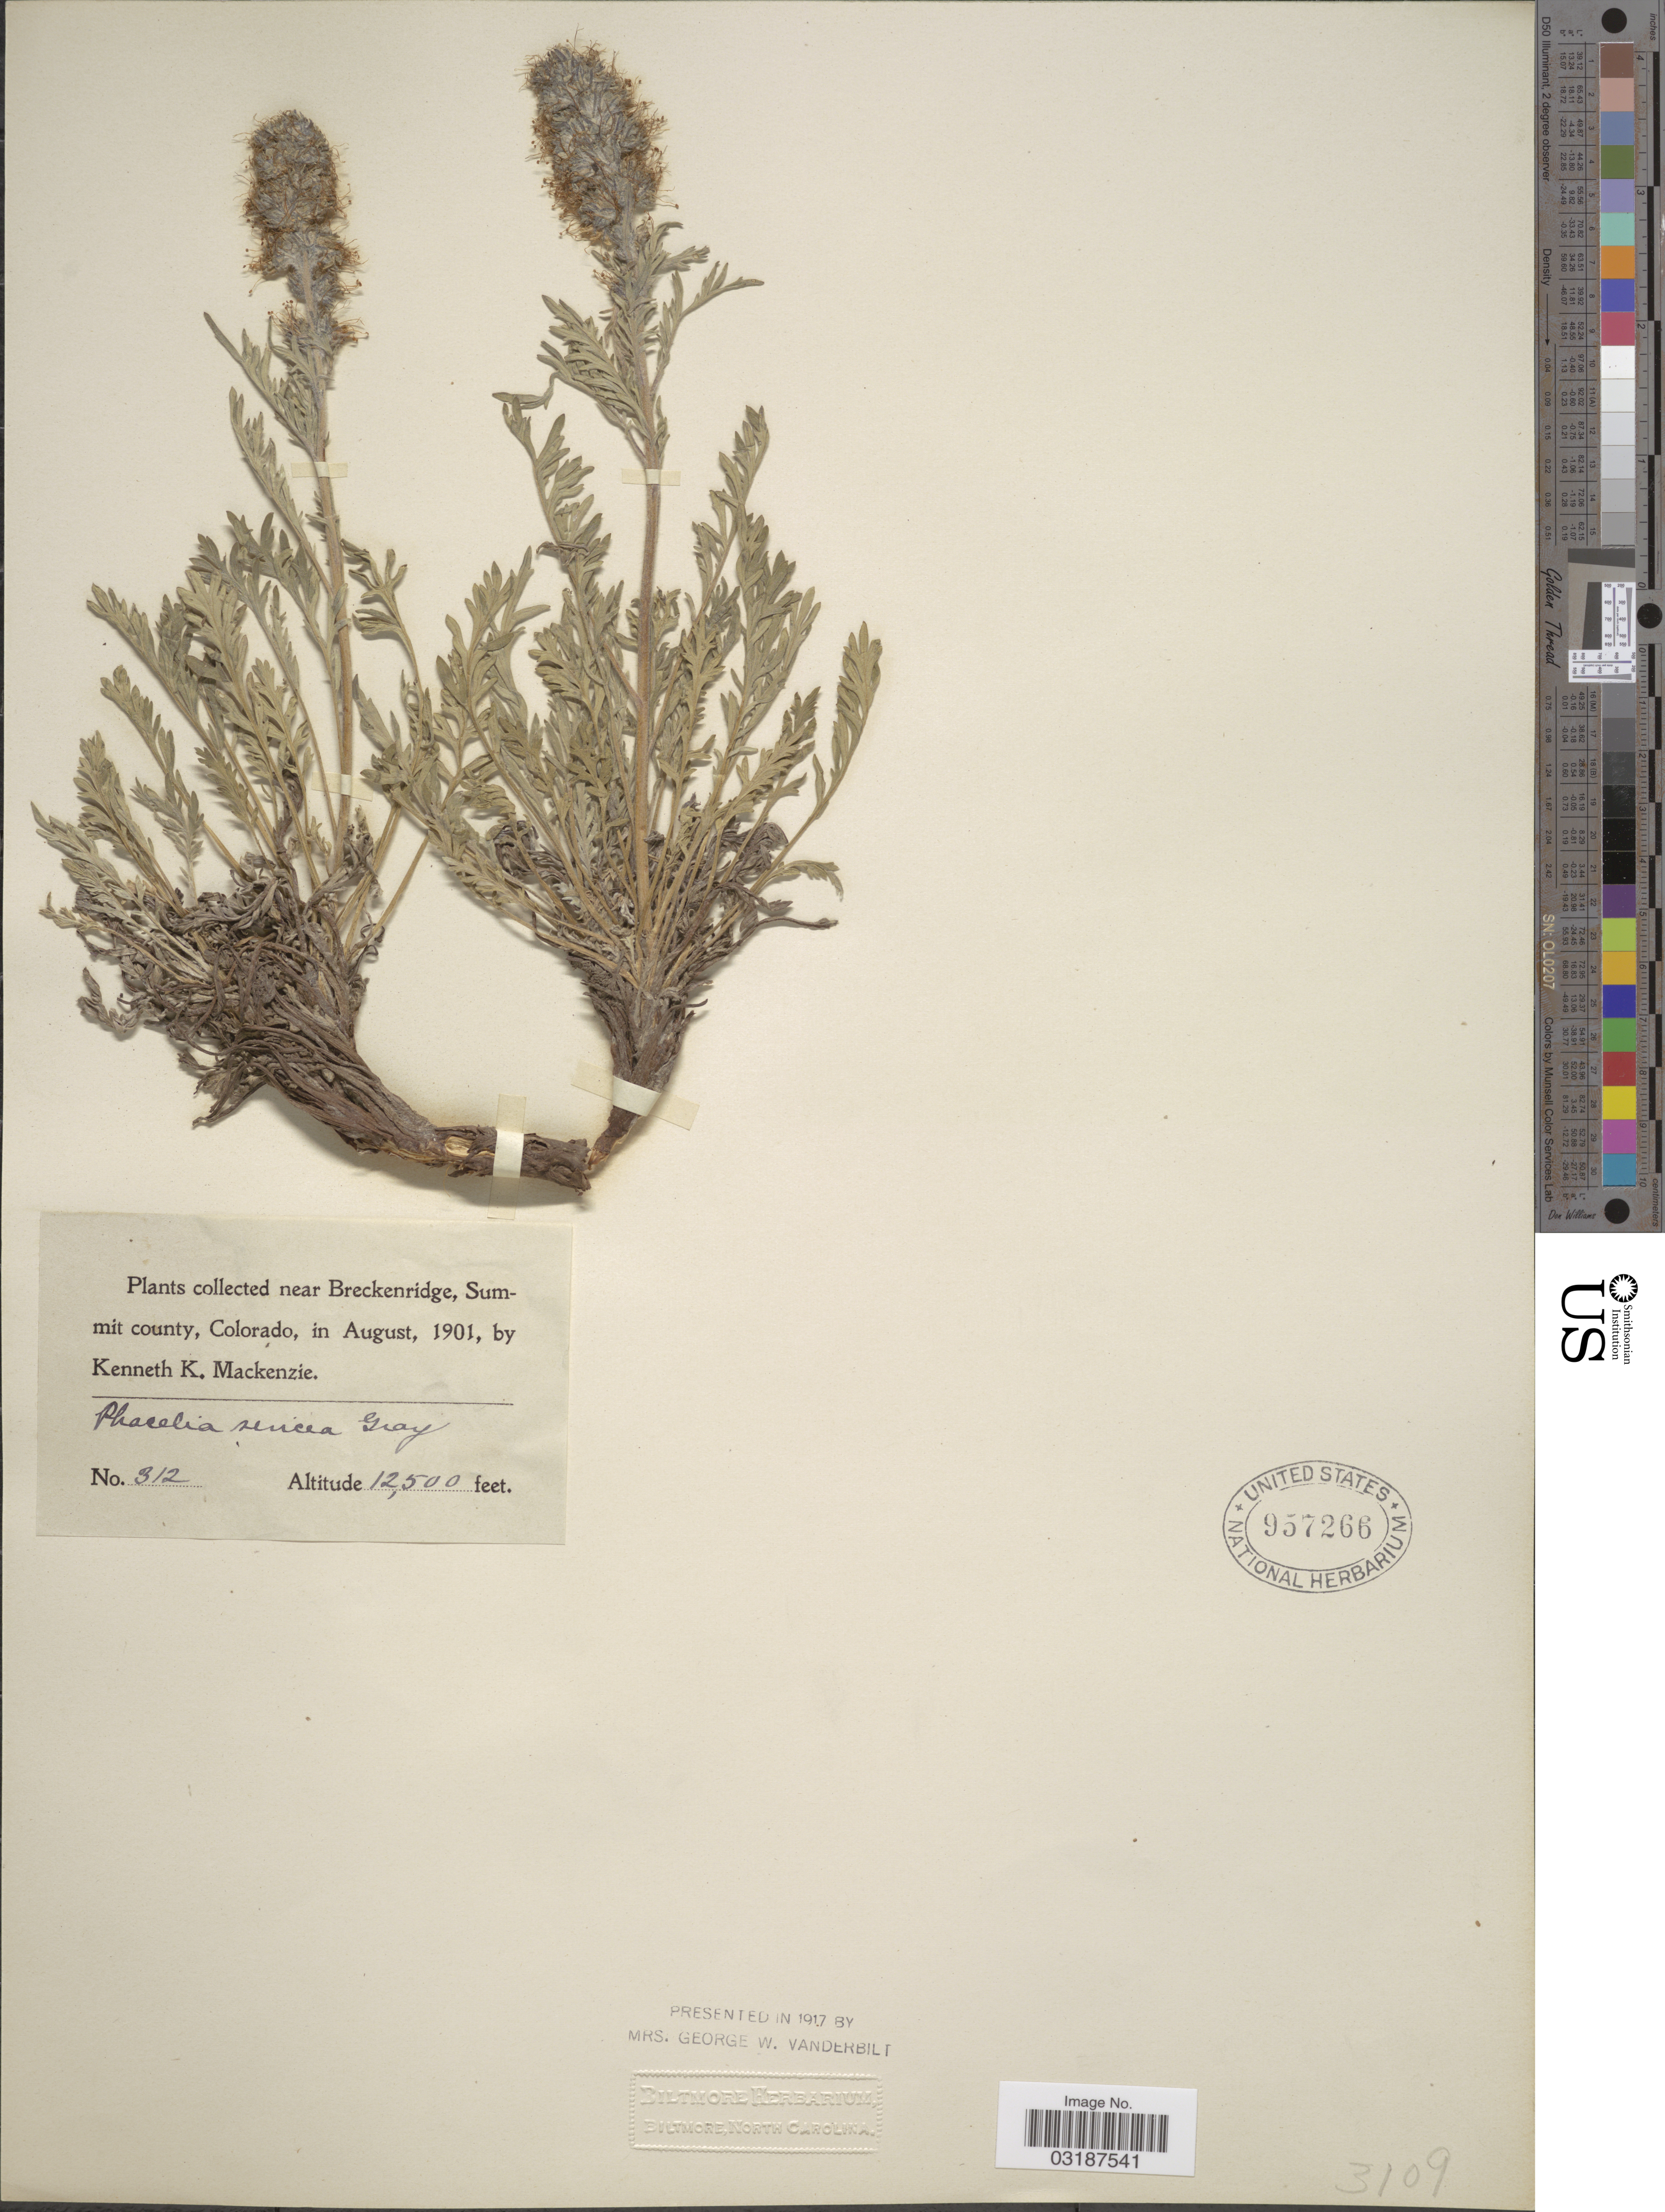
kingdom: Plantae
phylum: Tracheophyta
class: Magnoliopsida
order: Boraginales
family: Hydrophyllaceae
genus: Phacelia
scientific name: Phacelia sericea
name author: (Graham) A. Gray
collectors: K. K. Mackenzie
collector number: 312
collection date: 1901-08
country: United States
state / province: Colorado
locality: Near Breckenridge, Summit county.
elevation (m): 3810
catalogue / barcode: US 957266